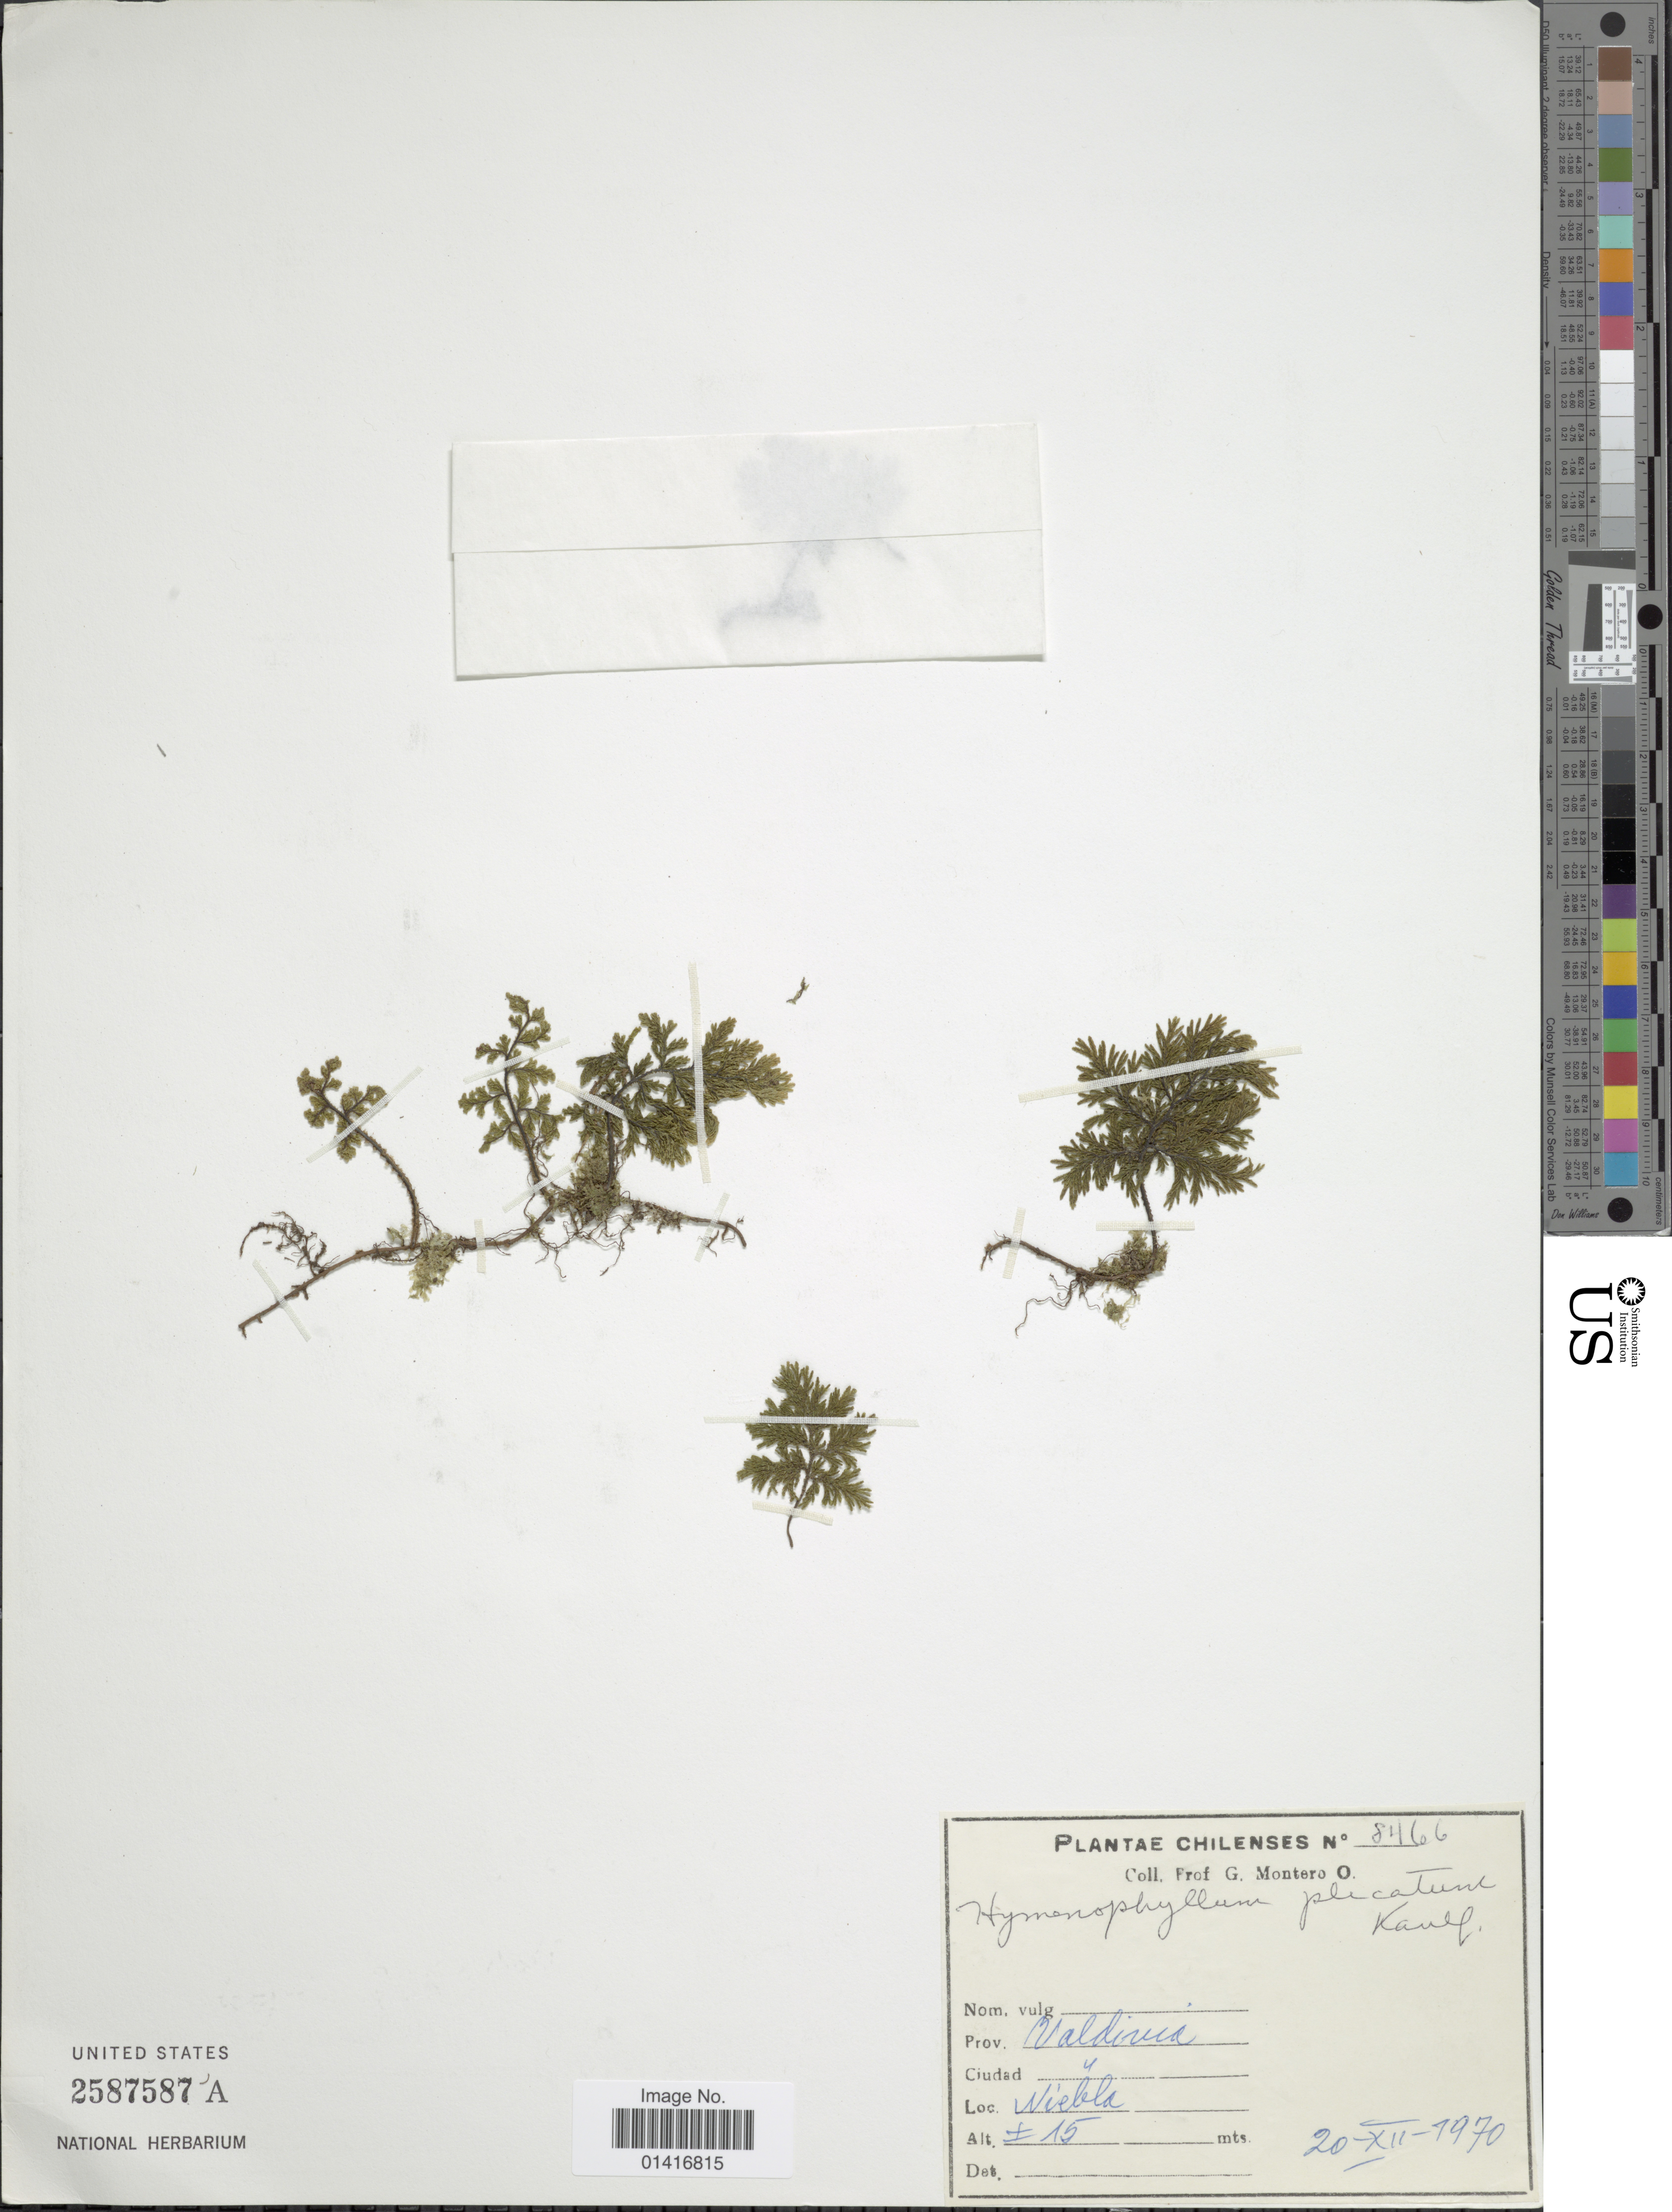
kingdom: Plantae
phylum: Tracheophyta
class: Polypodiopsida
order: Hymenophyllales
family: Hymenophyllaceae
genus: Hymenophyllum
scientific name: Hymenophyllum plicatum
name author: Kaulf.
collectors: G. Montero O.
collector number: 8466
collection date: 1970-12-20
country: Chile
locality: Prov. Valdivia. Ciudad: Valdivia, Wiebla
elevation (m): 15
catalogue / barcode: US 2587587A